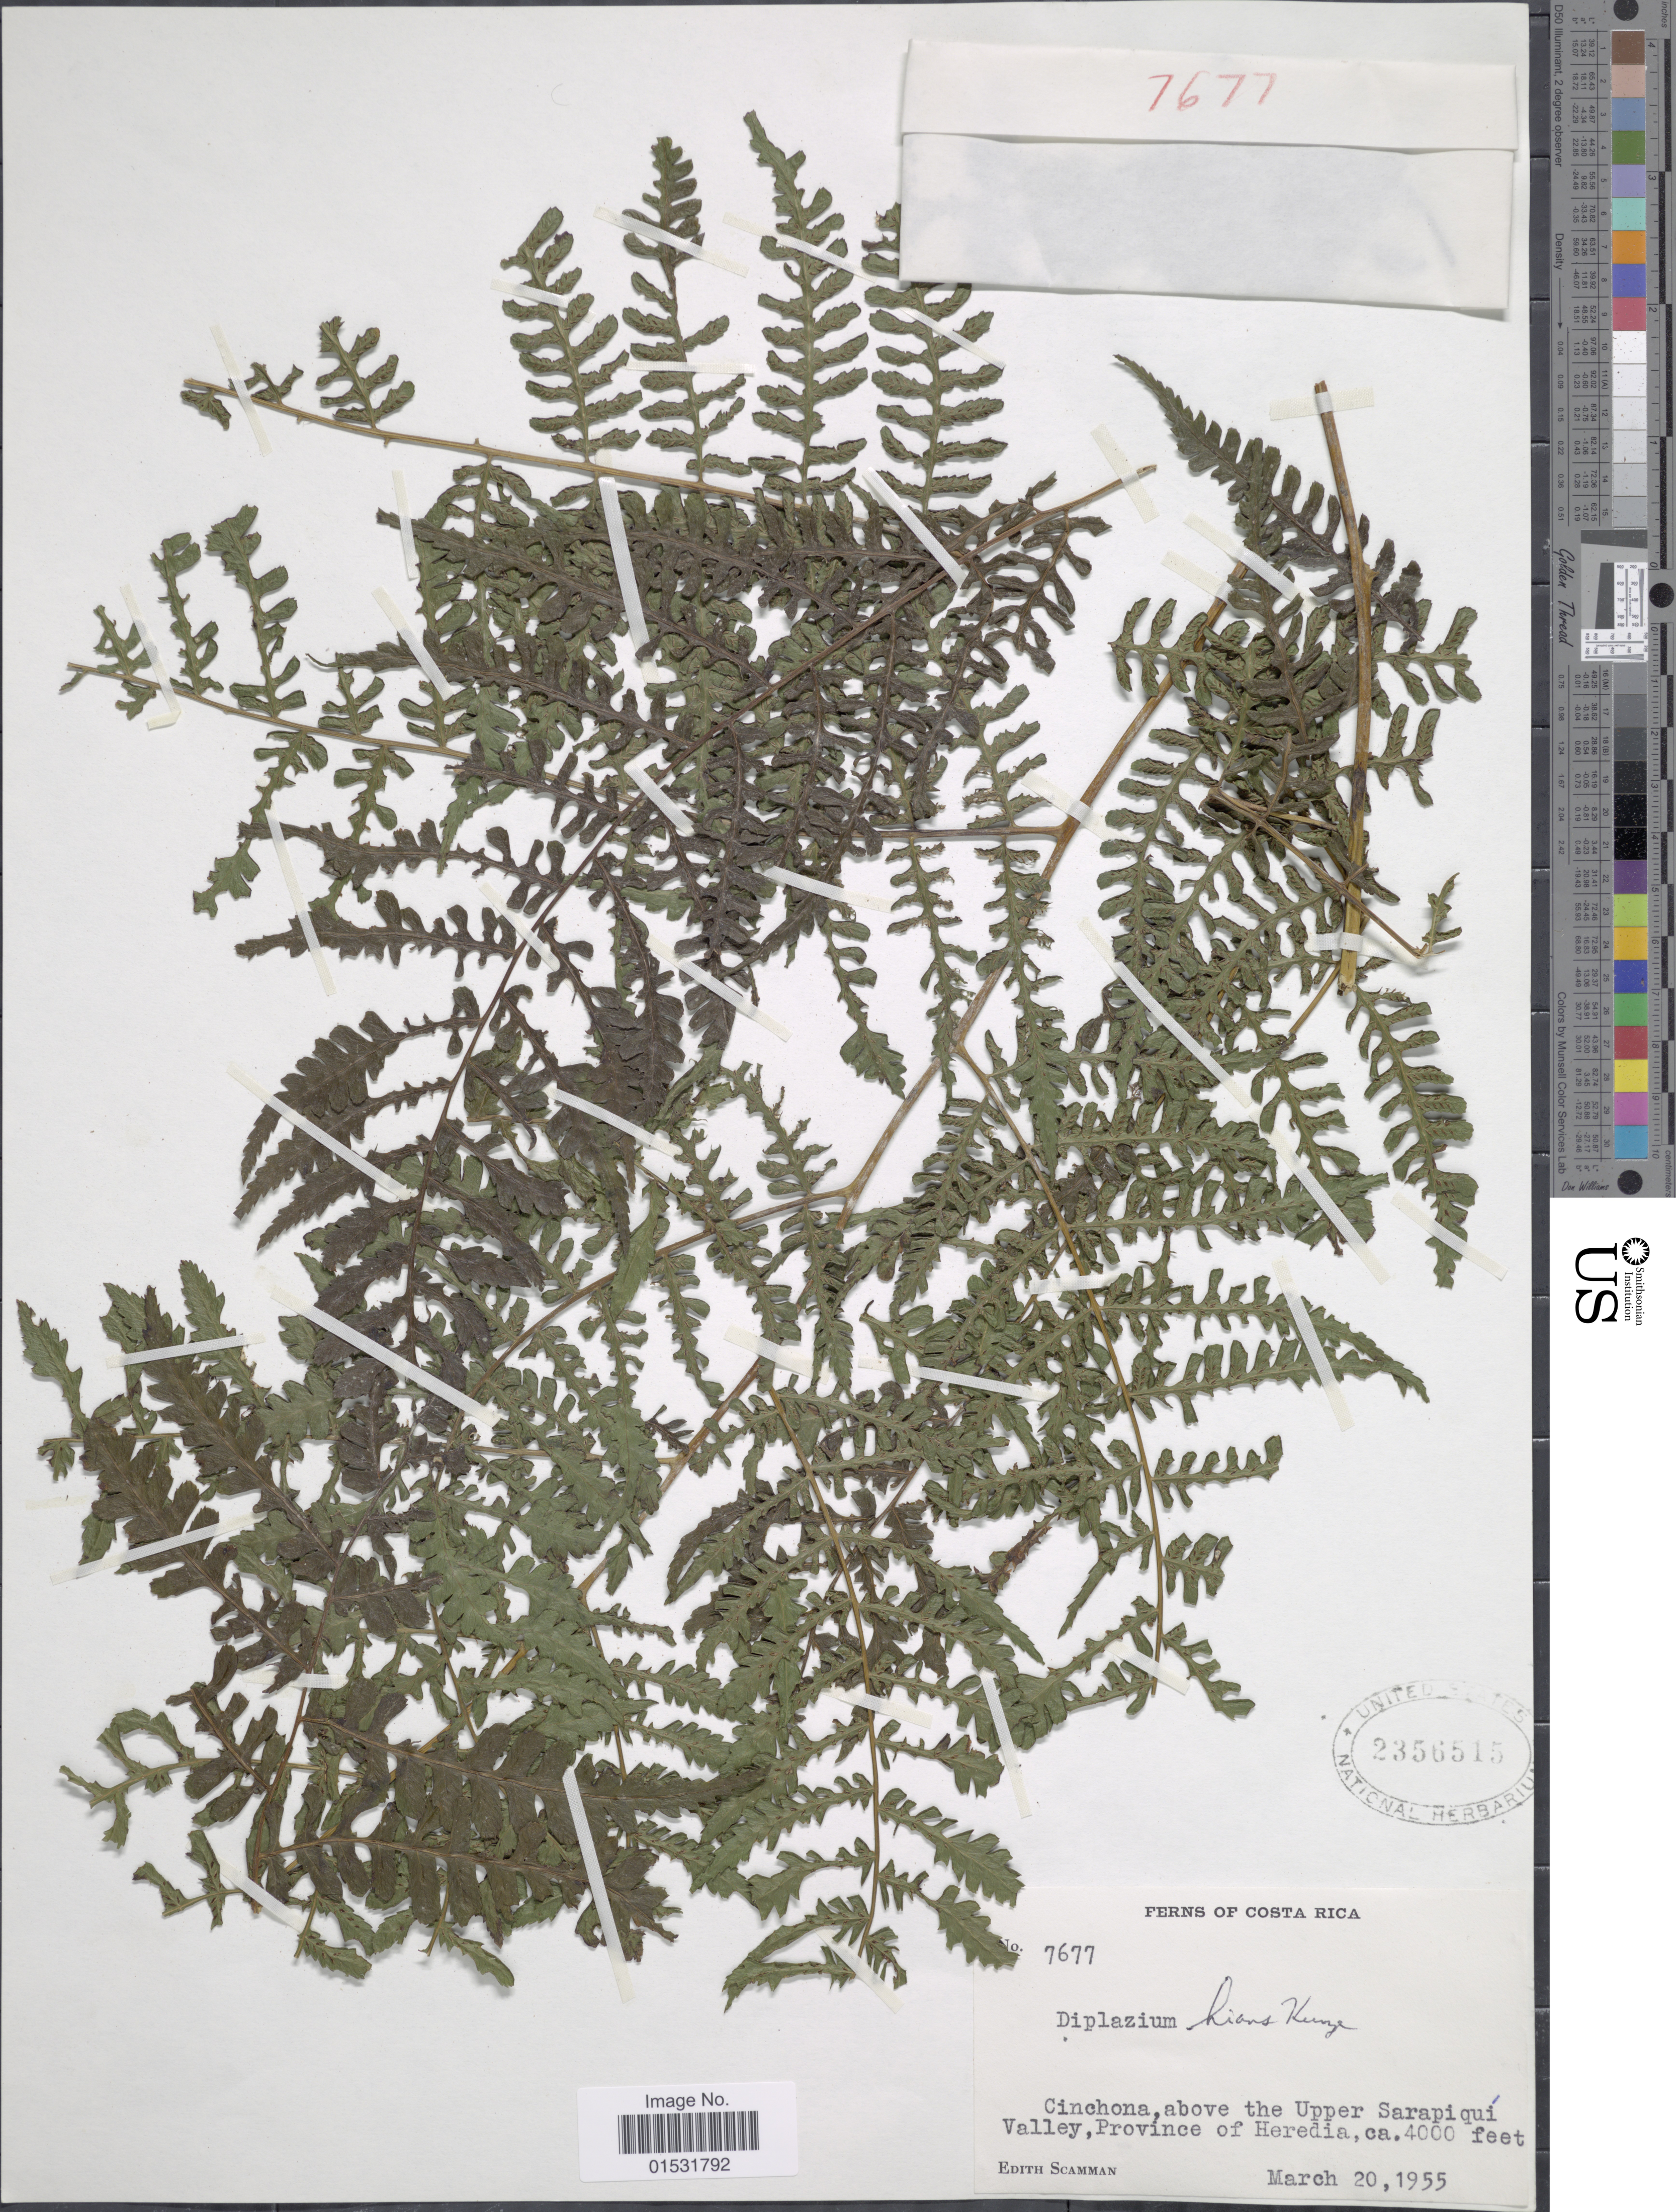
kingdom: Plantae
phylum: Tracheophyta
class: Polypodiopsida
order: Polypodiales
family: Athyriaceae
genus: Diplazium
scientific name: Diplazium hians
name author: Kunze ex Klotzsch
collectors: E. Scamman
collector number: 7677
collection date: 1955-03-20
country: Costa Rica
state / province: Heredia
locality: Cinchona, above the Upper Sarapiqui Valley, Province of Heredia.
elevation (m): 1219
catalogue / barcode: US 2356515